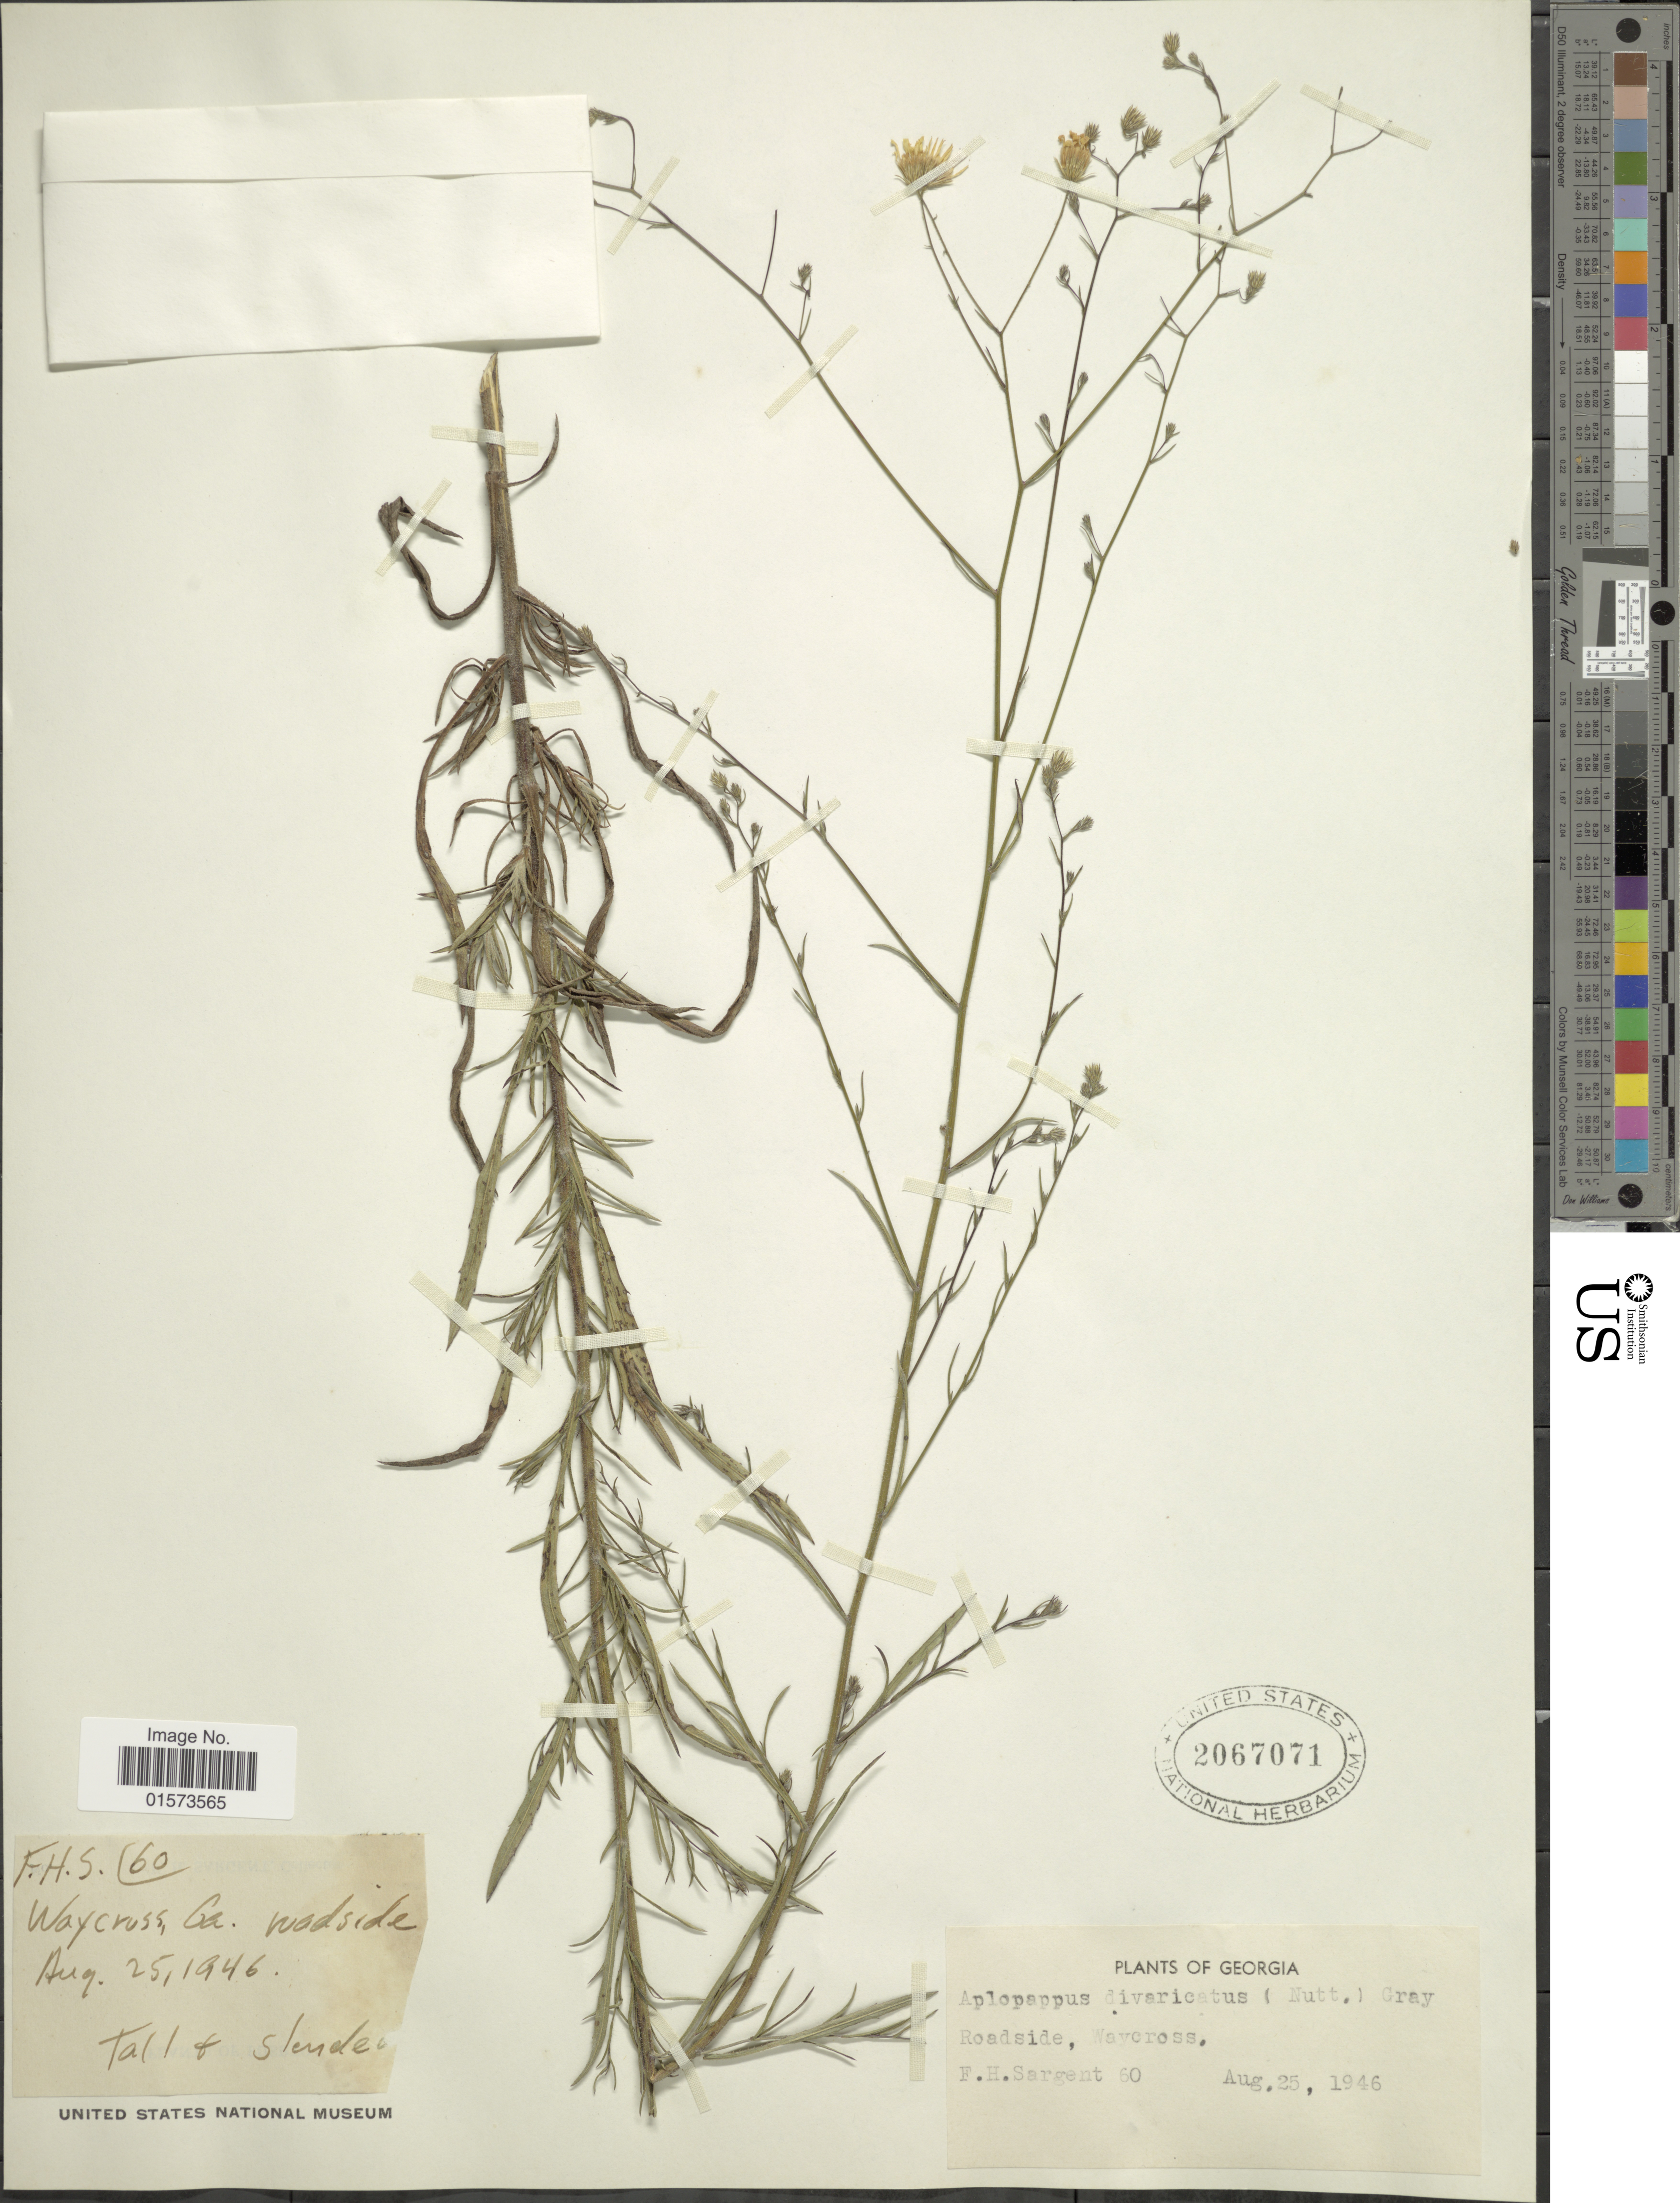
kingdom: Plantae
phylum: Tracheophyta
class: Magnoliopsida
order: Asterales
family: Asteraceae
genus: Croptilon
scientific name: Croptilon divaricatum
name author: (Nutt.) Raf.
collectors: F. H. Sargent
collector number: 60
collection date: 1946-08-25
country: United States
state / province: Georgia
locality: Roadside, Waycross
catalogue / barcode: US 2067071